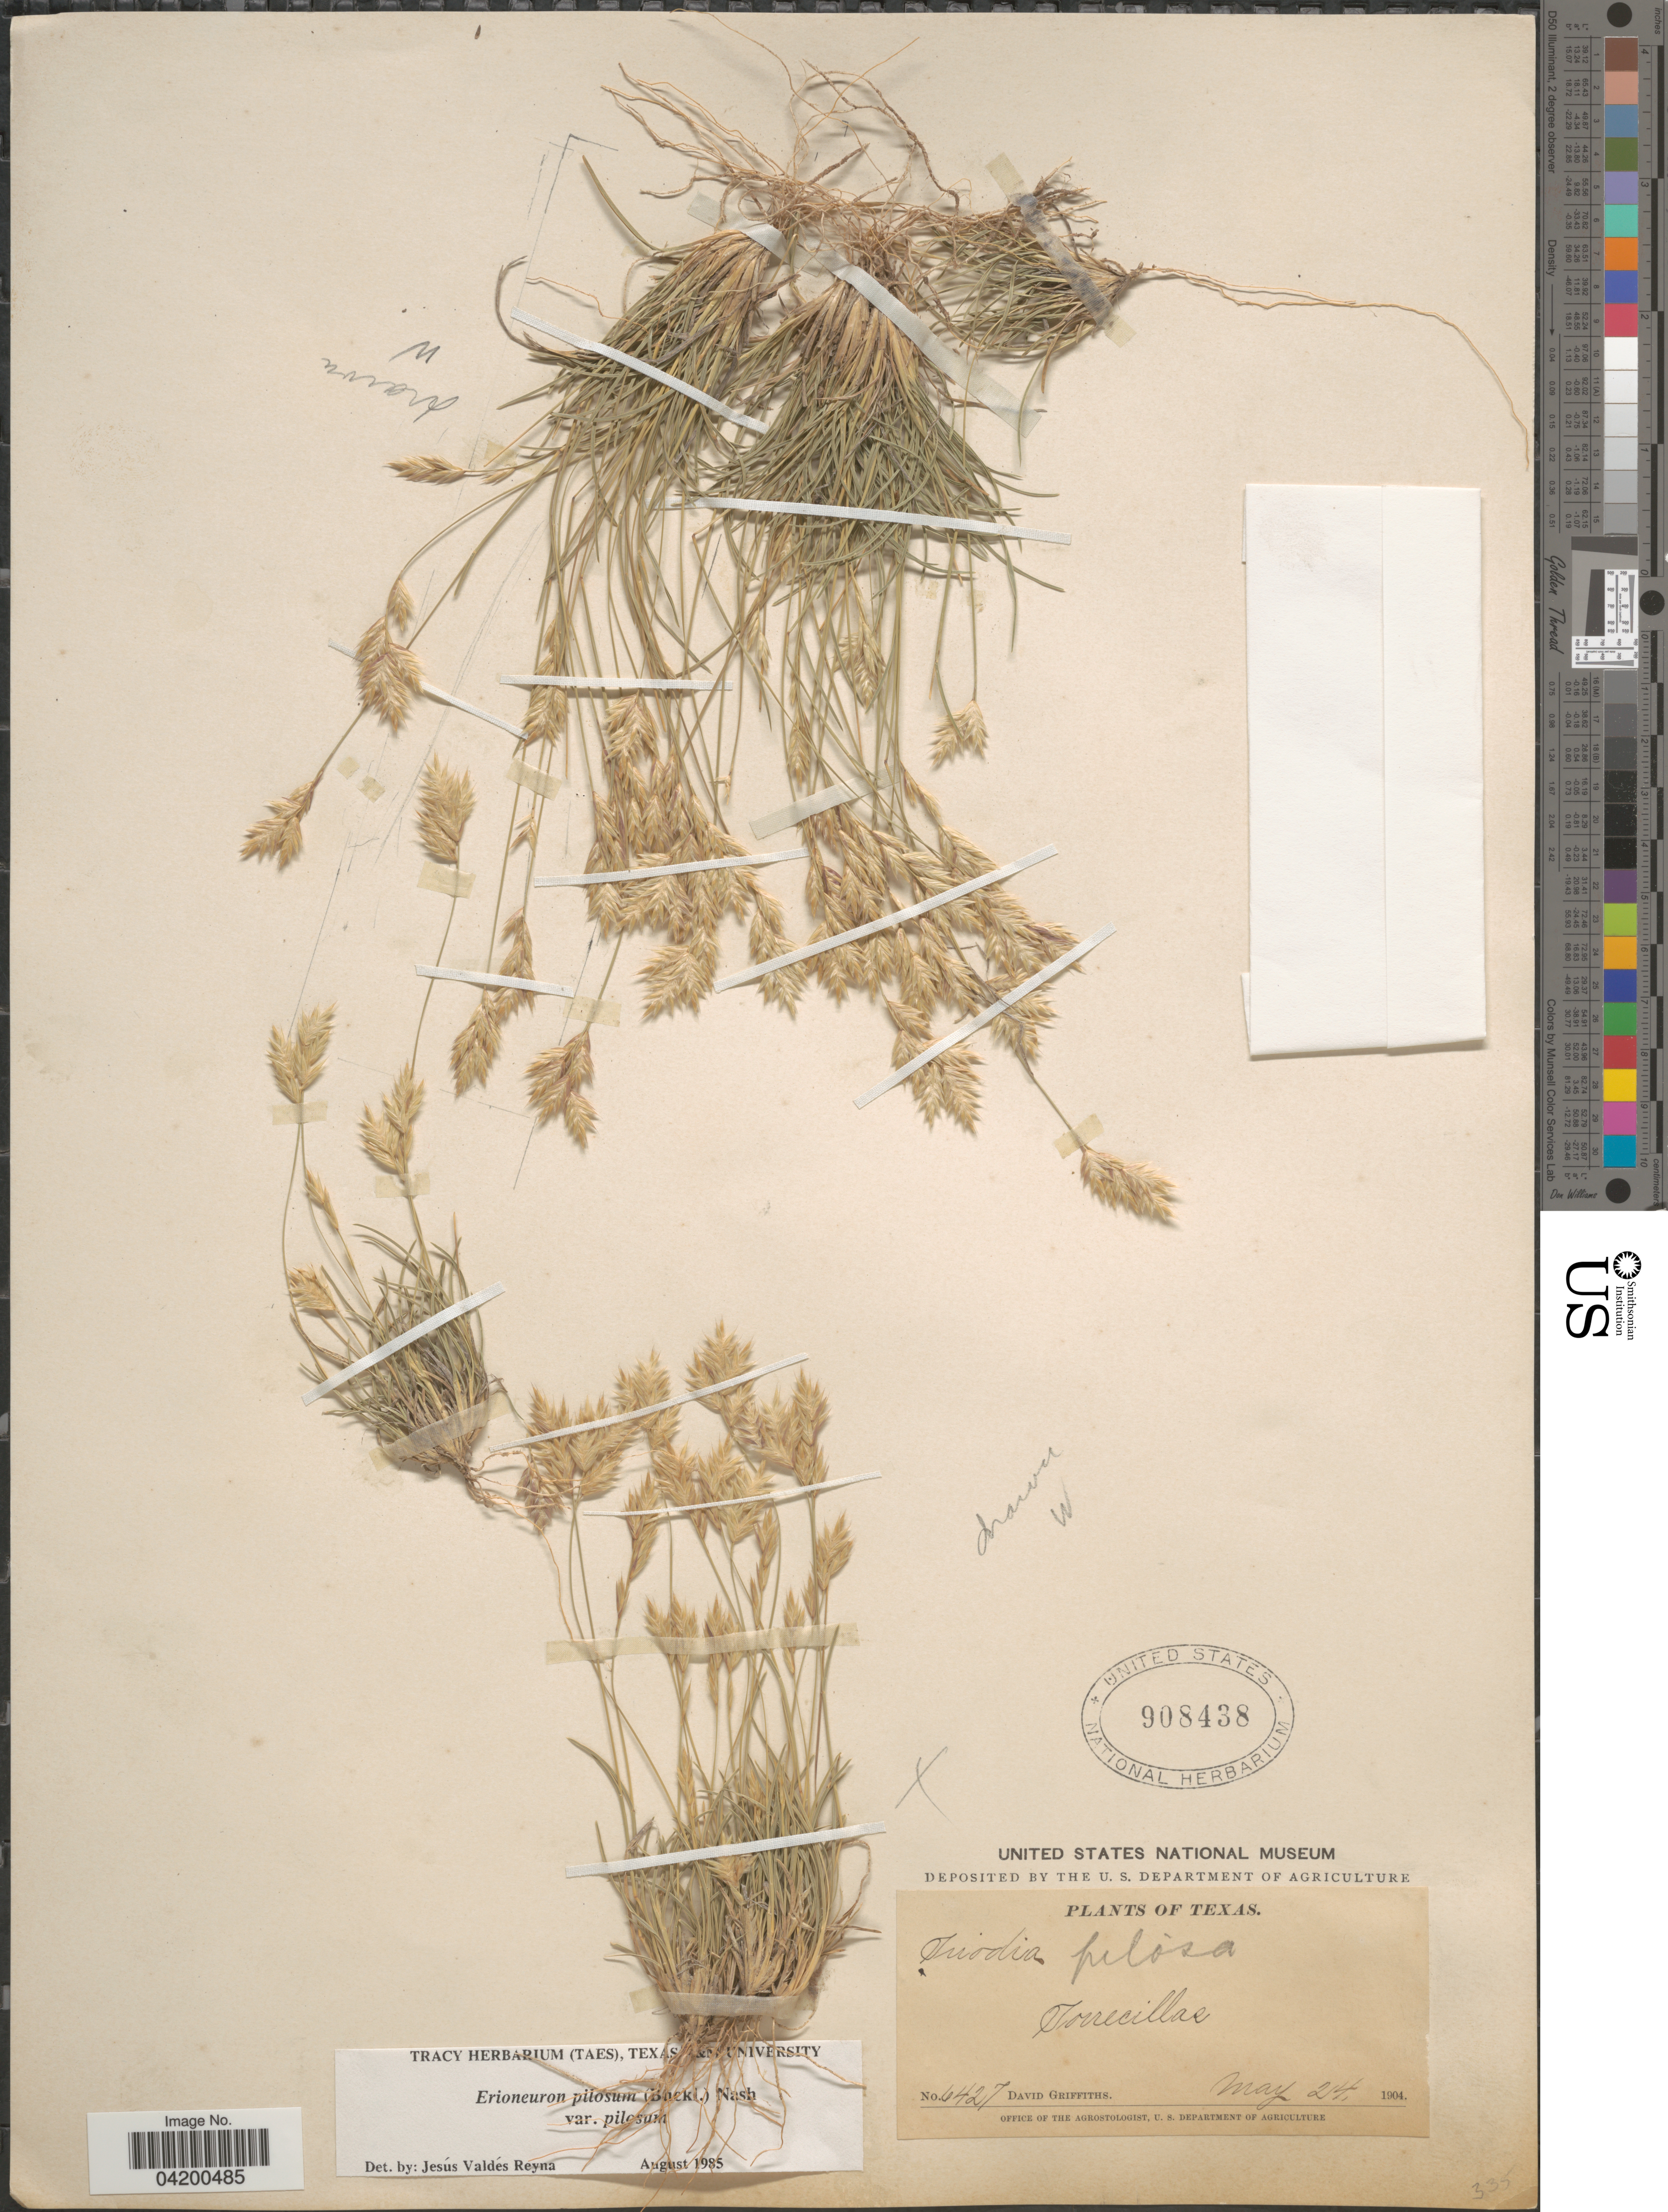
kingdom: Plantae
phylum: Tracheophyta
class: Liliopsida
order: Poales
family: Poaceae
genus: Erioneuron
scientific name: Erioneuron pilosum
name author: (Buckley) Nash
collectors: D. Griffiths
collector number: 6427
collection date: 1904-05-24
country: United States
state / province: Texas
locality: Torrecillas.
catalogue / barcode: US 908438